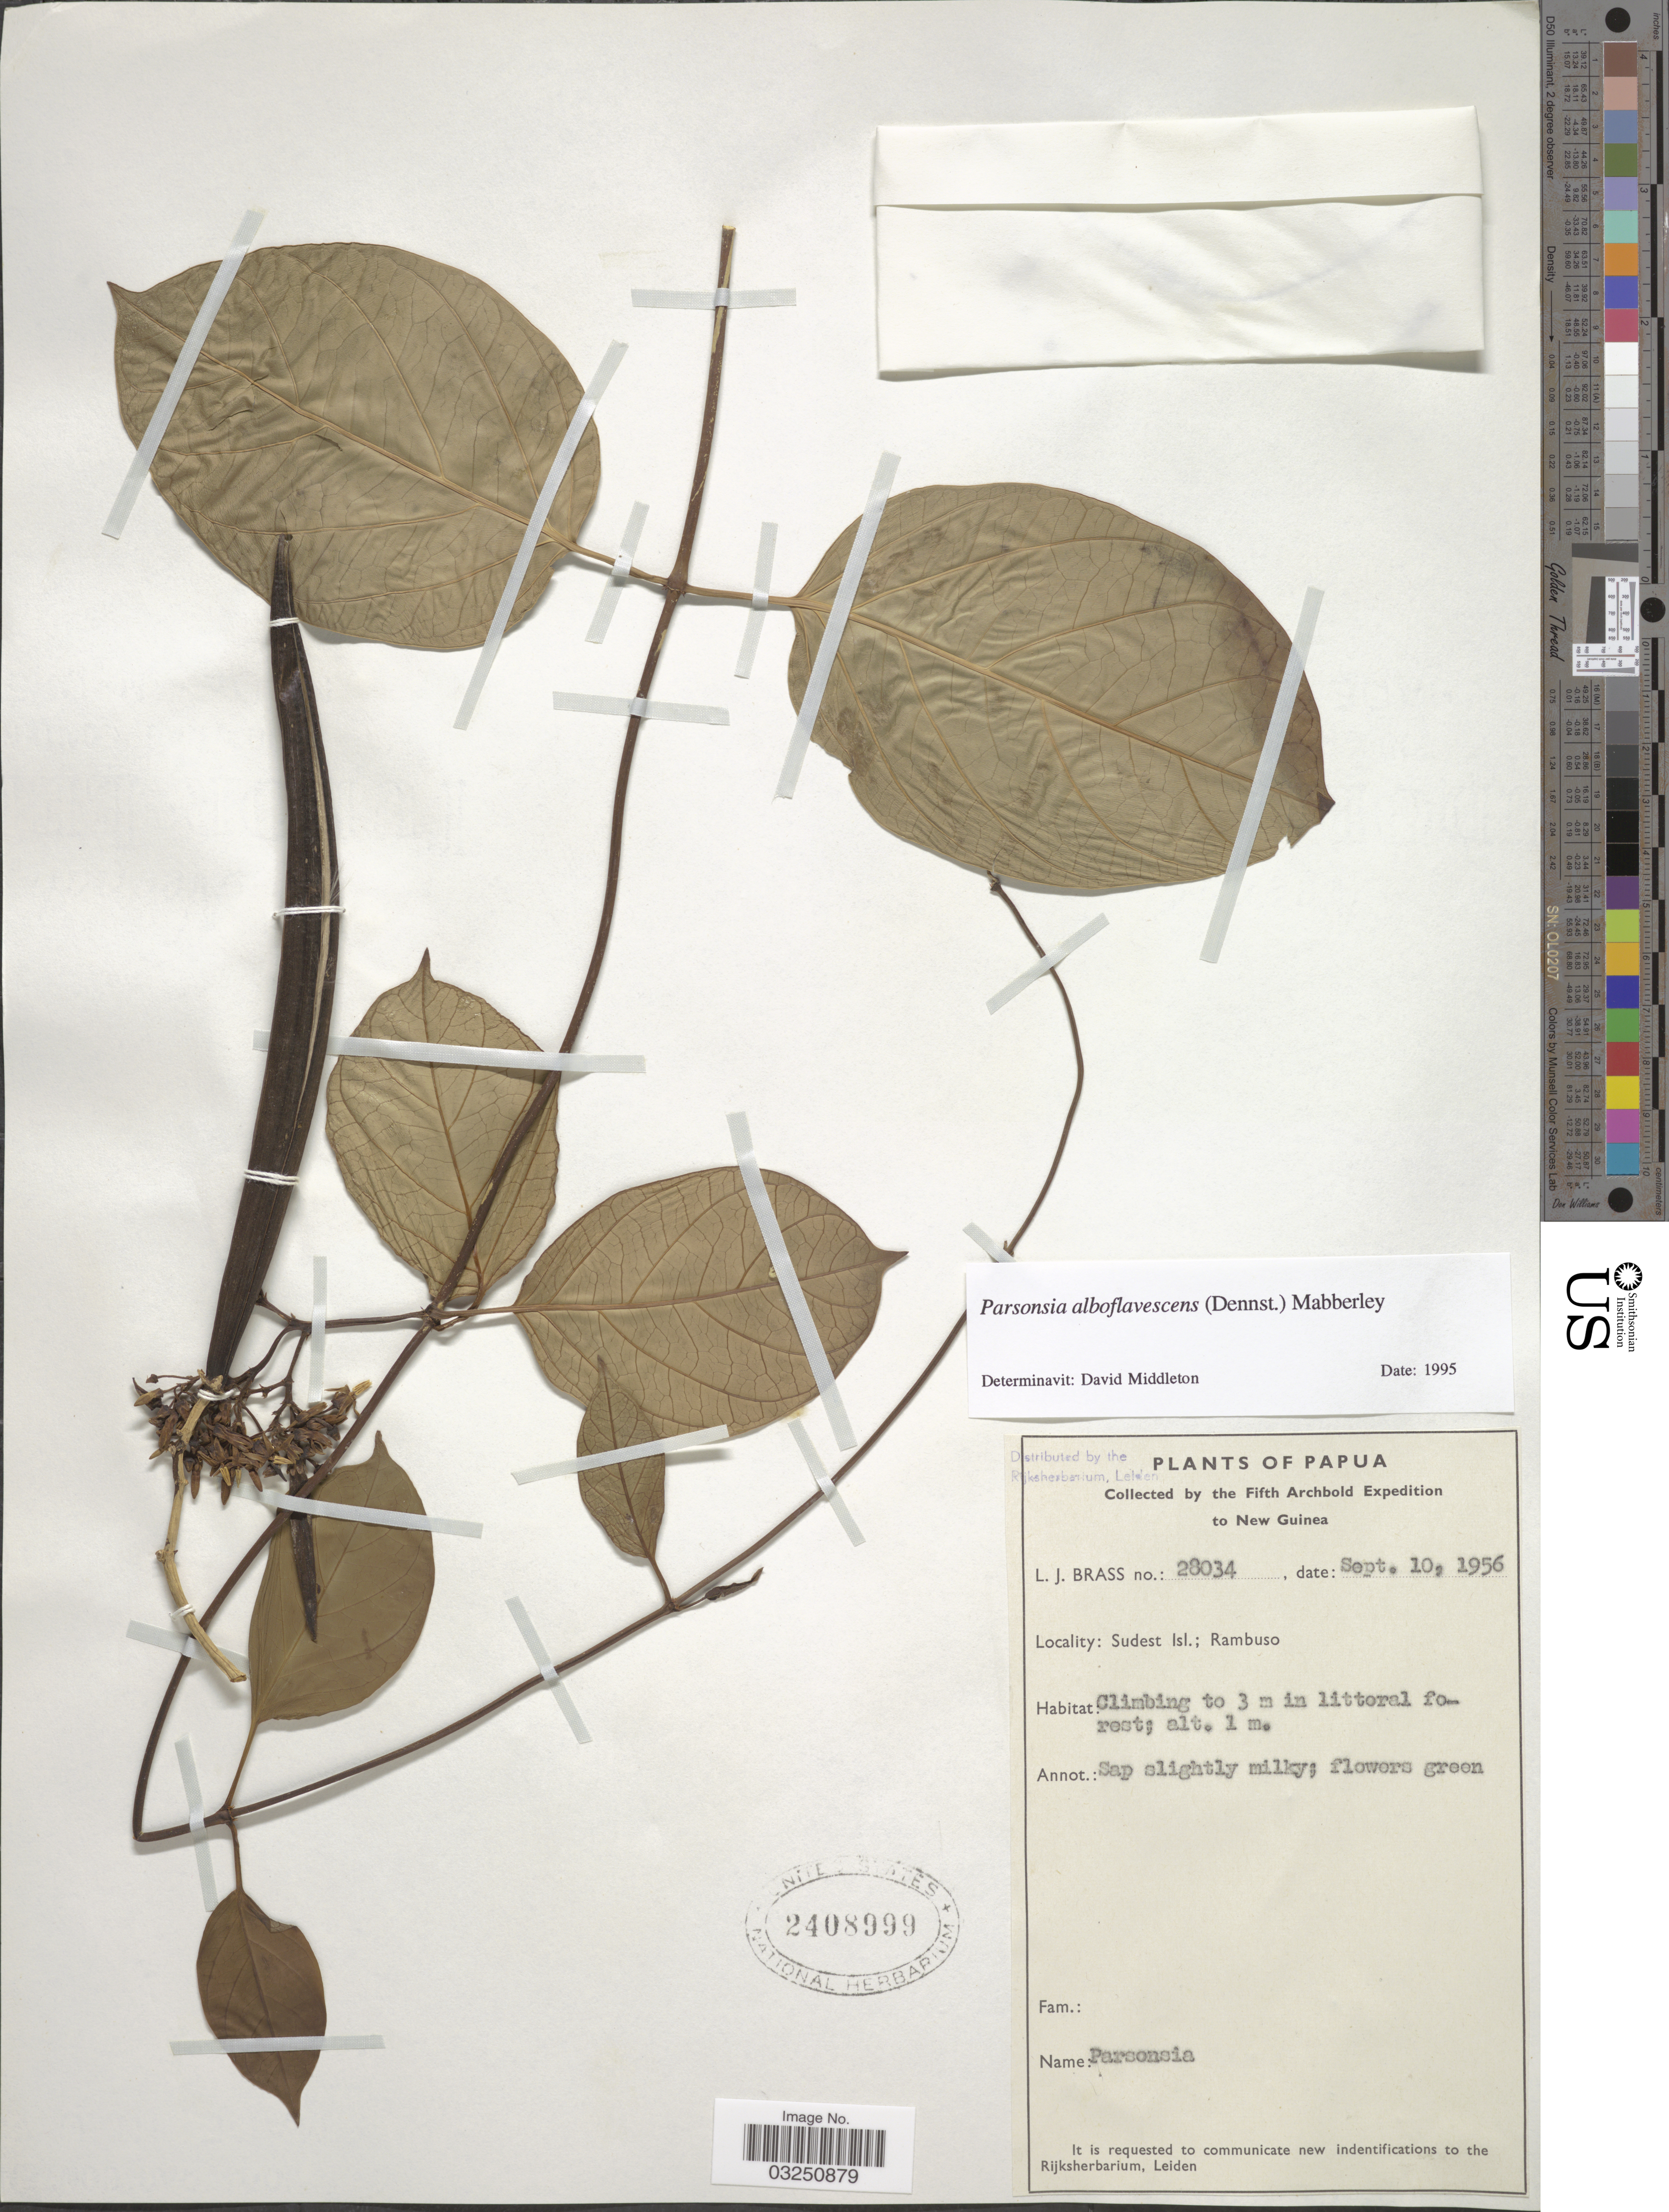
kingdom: Plantae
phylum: Tracheophyta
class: Magnoliopsida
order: Gentianales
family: Apocynaceae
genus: Parsonsia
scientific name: Parsonsia alboflavescens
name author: (Dennst.) Mabberley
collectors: L. J. Brass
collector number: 28034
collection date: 1956-09-10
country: Papua New Guinea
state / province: Milne Bay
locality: Papua. New Guinea. Sudest Isl.; Rambuso.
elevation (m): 1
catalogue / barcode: US 2408999